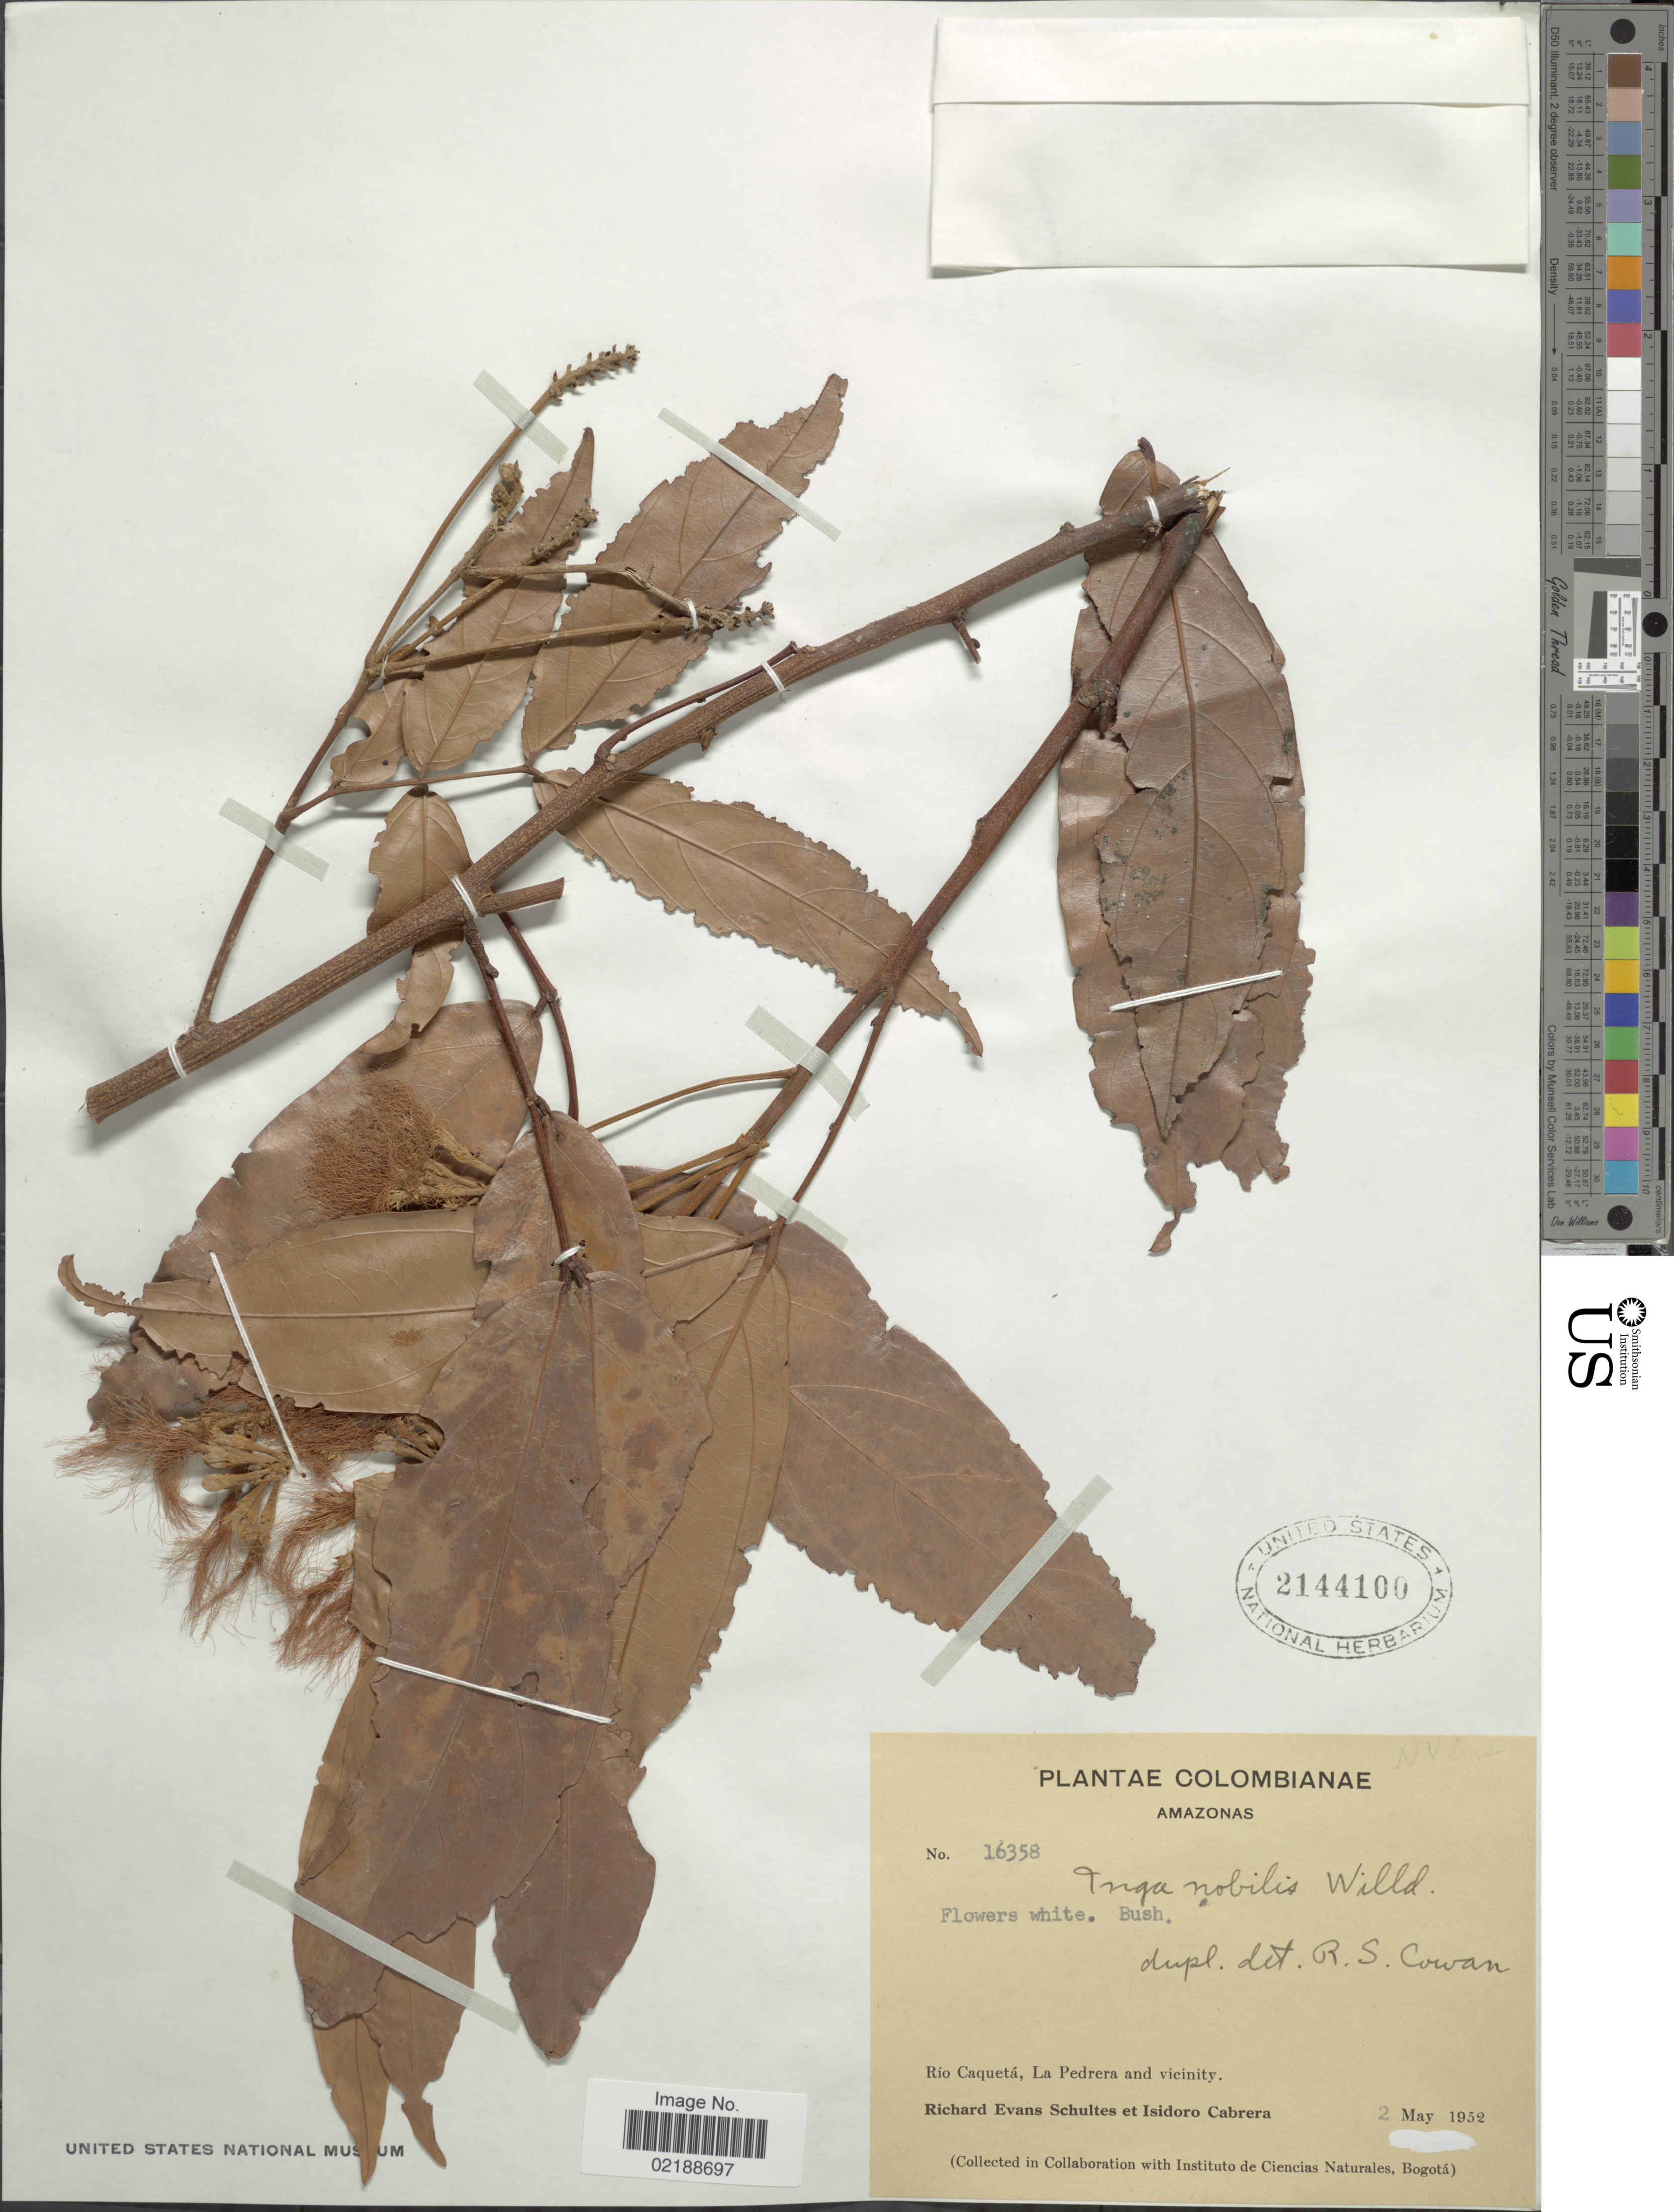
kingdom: Plantae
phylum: Tracheophyta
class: Magnoliopsida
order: Fabales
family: Fabaceae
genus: Inga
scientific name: Inga nobilis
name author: Willd.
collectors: R. E. Schultes & I. Cabrera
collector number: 16358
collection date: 1952-05-02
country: Colombia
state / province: Amazônas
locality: Río Caquetá, La Pedrara and vicinity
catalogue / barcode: US 2144100